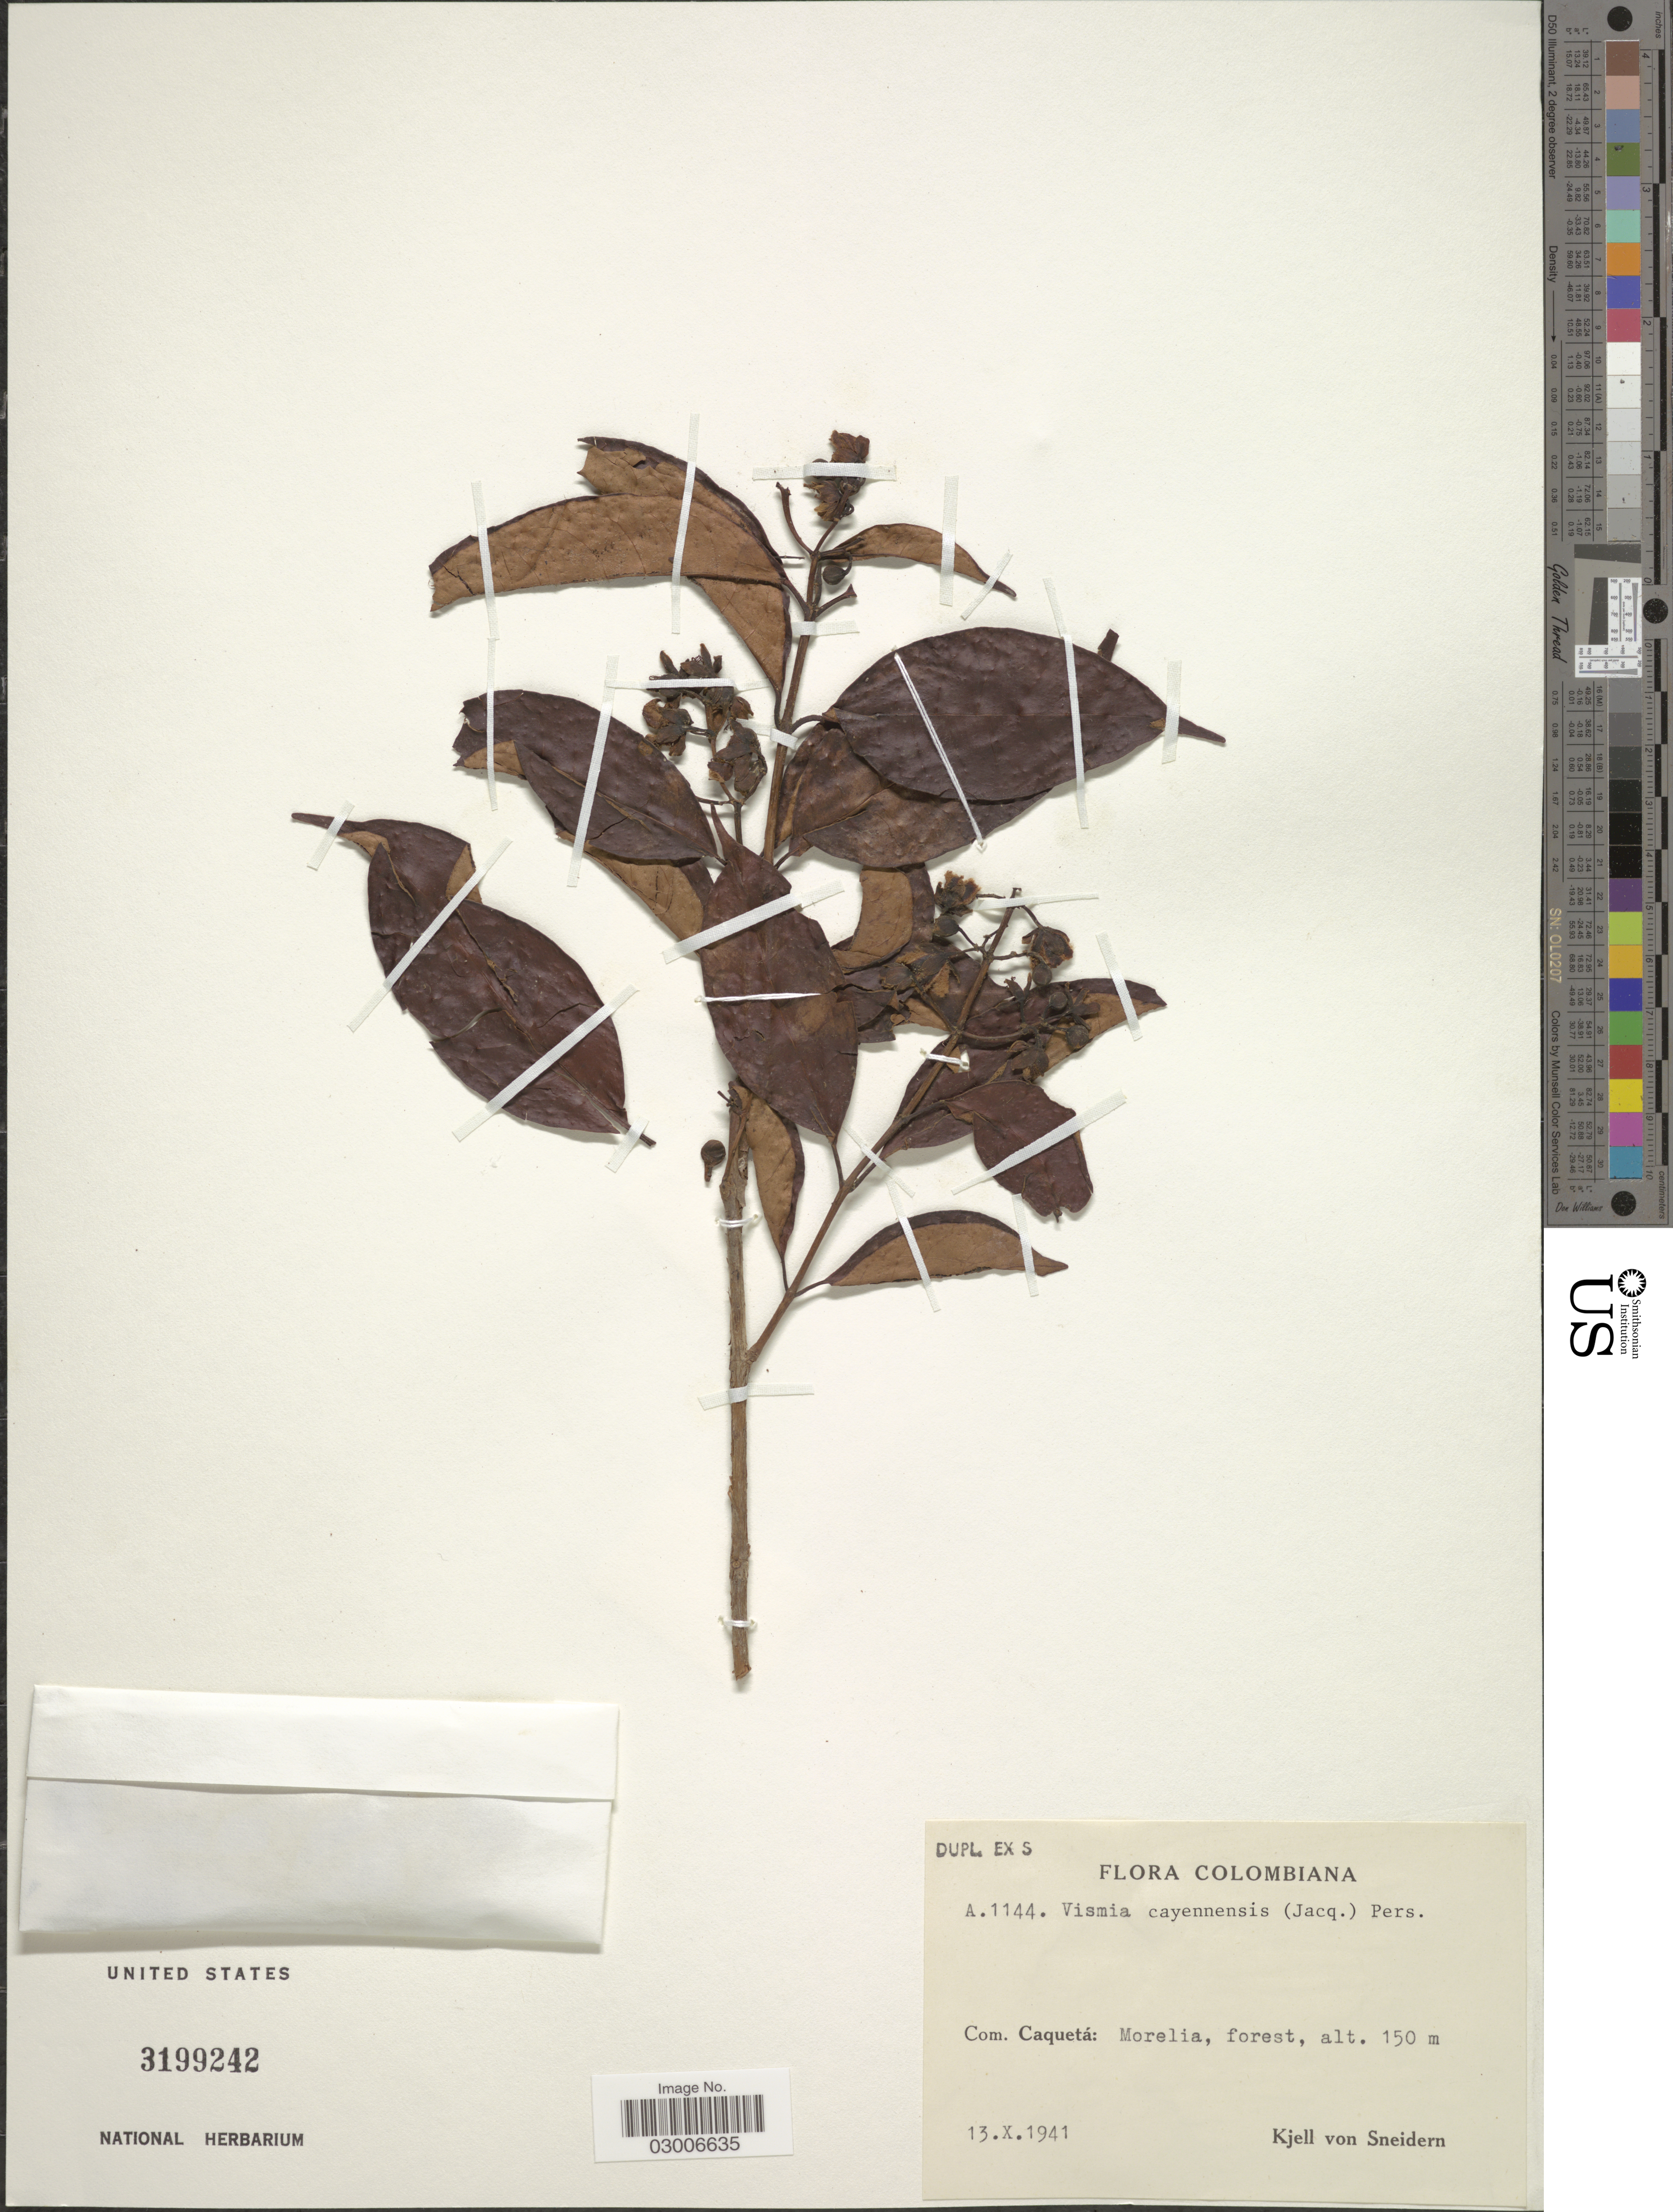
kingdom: Plantae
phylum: Tracheophyta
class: Magnoliopsida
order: Malpighiales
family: Hypericaceae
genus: Vismia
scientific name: Vismia cayennensis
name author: (Jacq.) Pers.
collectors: K. von Sneidern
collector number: A. 1144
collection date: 1941-10-13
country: Colombia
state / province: Caquetá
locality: Com. Caquetá: Morelia, forest.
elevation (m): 150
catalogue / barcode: US 3199242